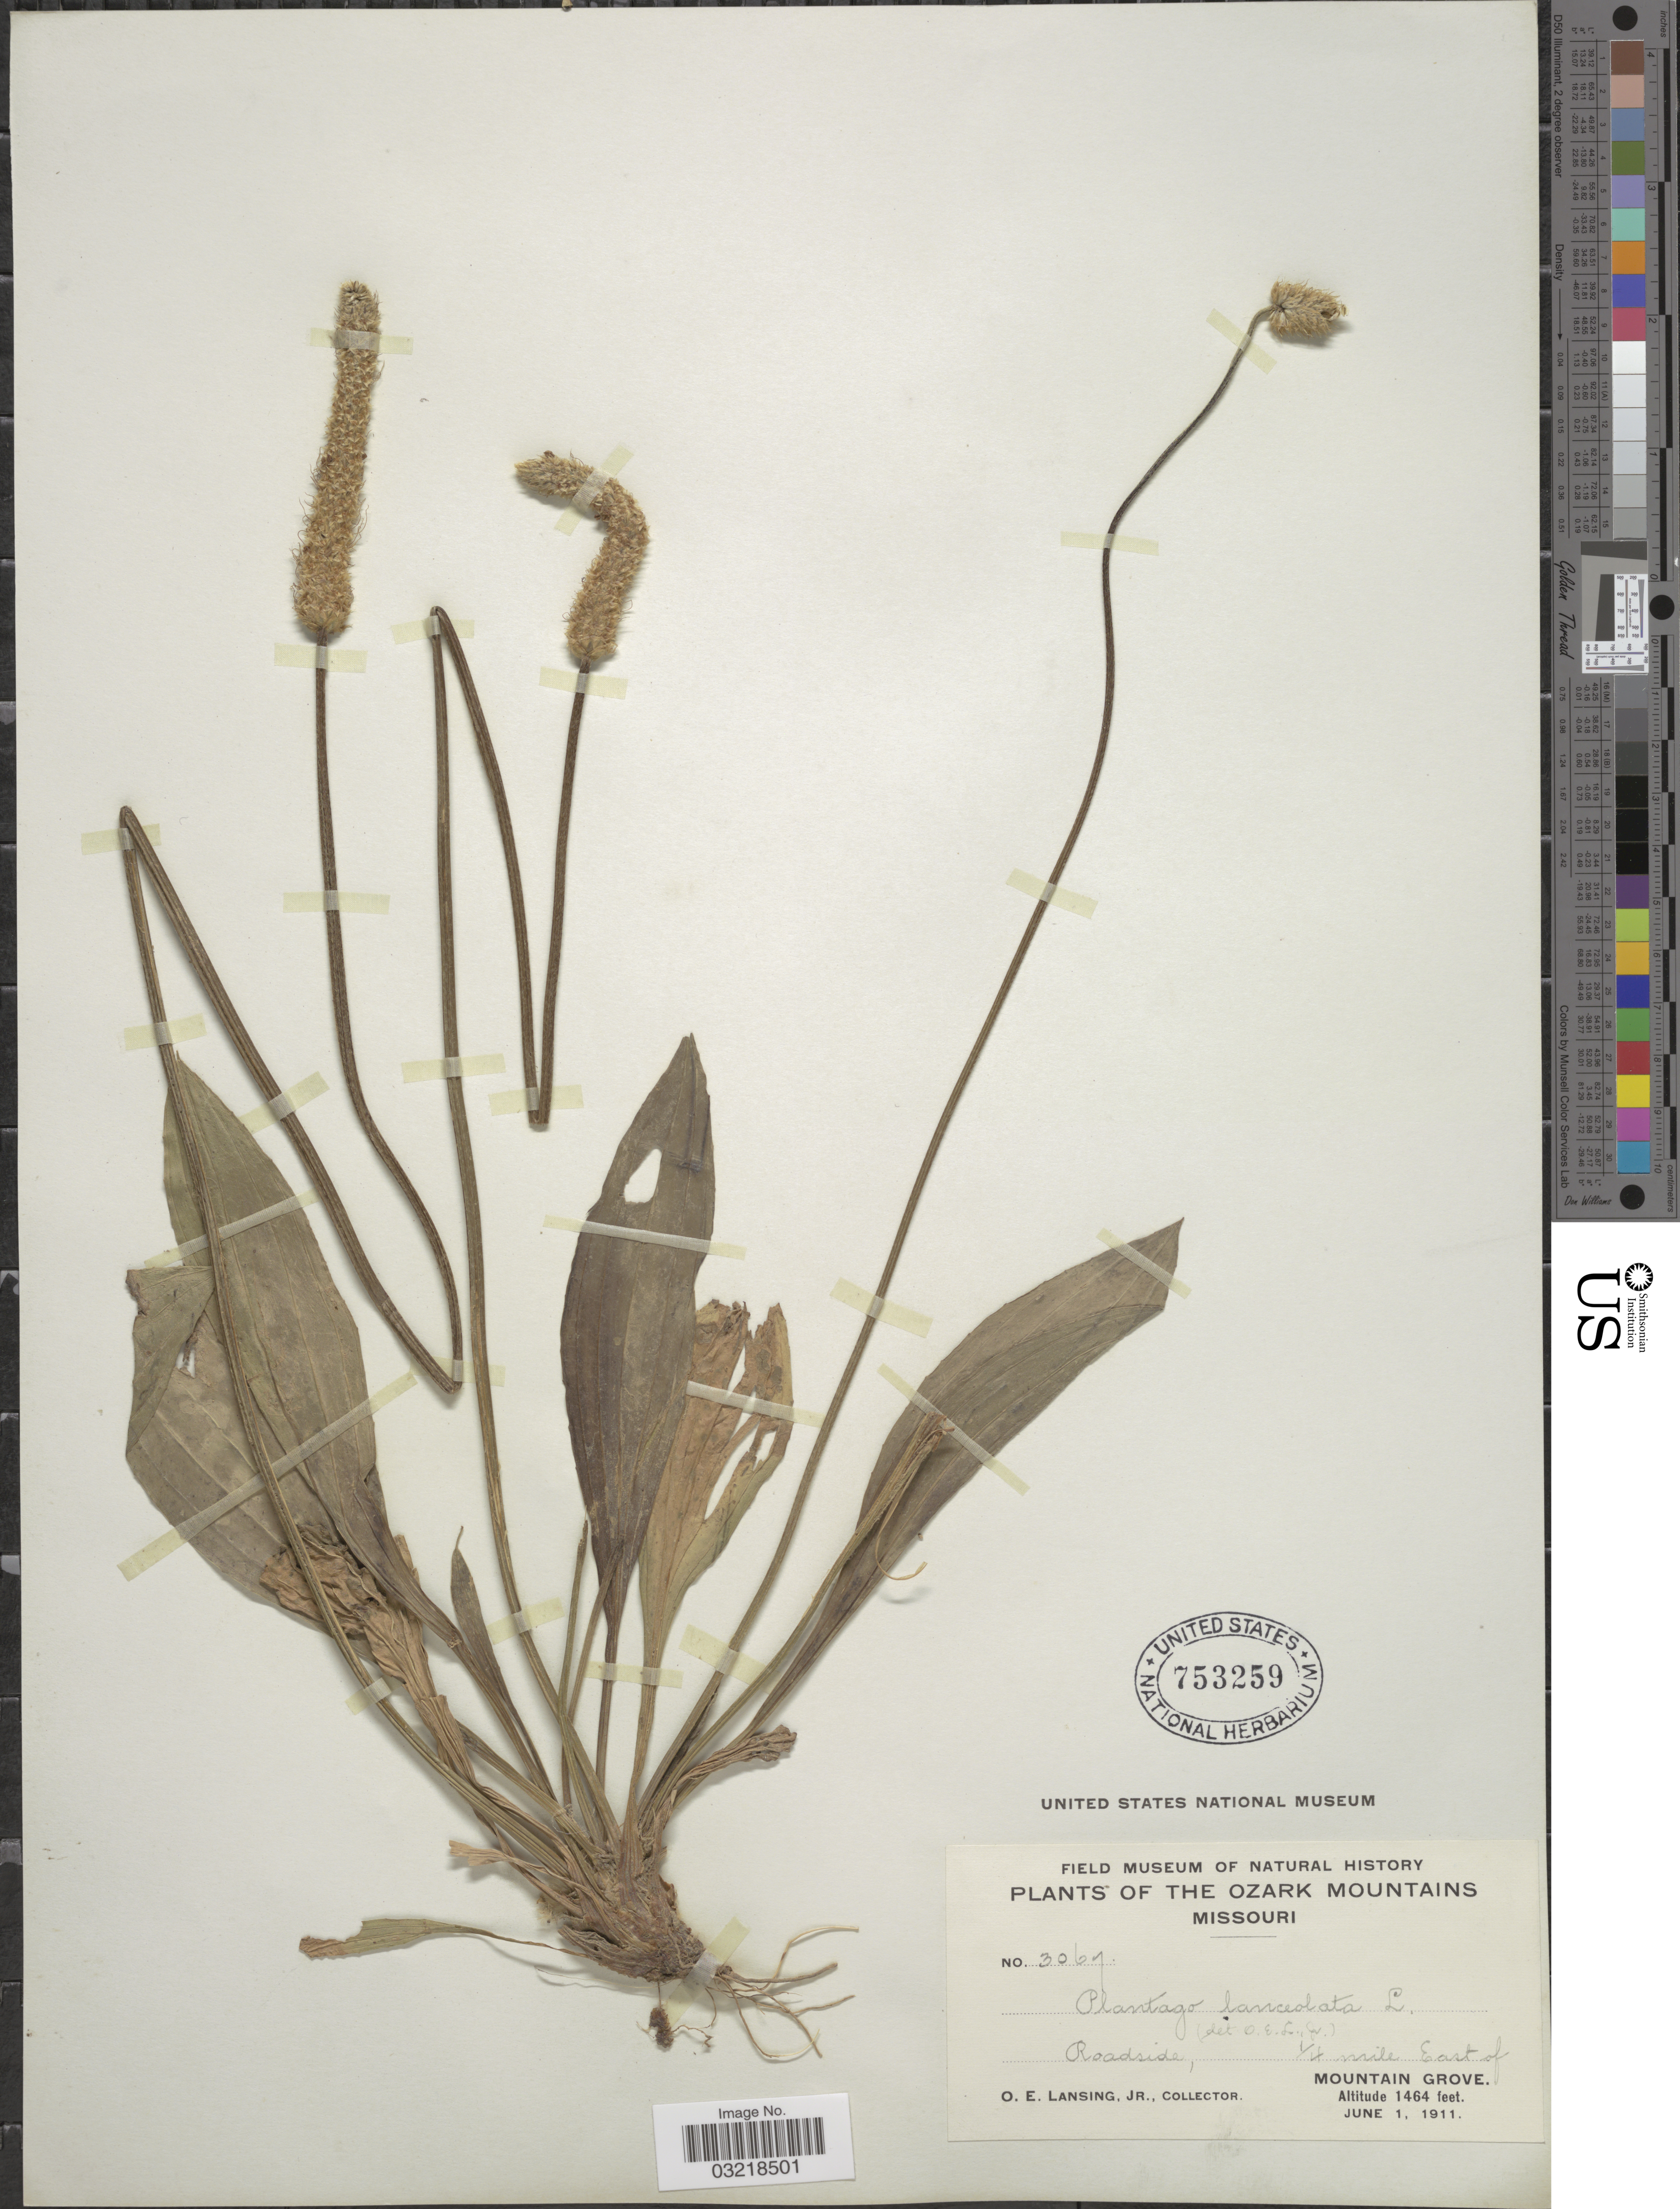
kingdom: Plantae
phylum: Tracheophyta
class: Magnoliopsida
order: Lamiales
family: Plantaginaceae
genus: Plantago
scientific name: Plantago lanceolata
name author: L.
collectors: O. Lansing Jr.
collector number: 3067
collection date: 1911-06-01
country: United States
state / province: Missouri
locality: Ozark Mountains. Roadside, ¼ mile East of Mountain Grove.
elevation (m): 446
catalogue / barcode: US 753259